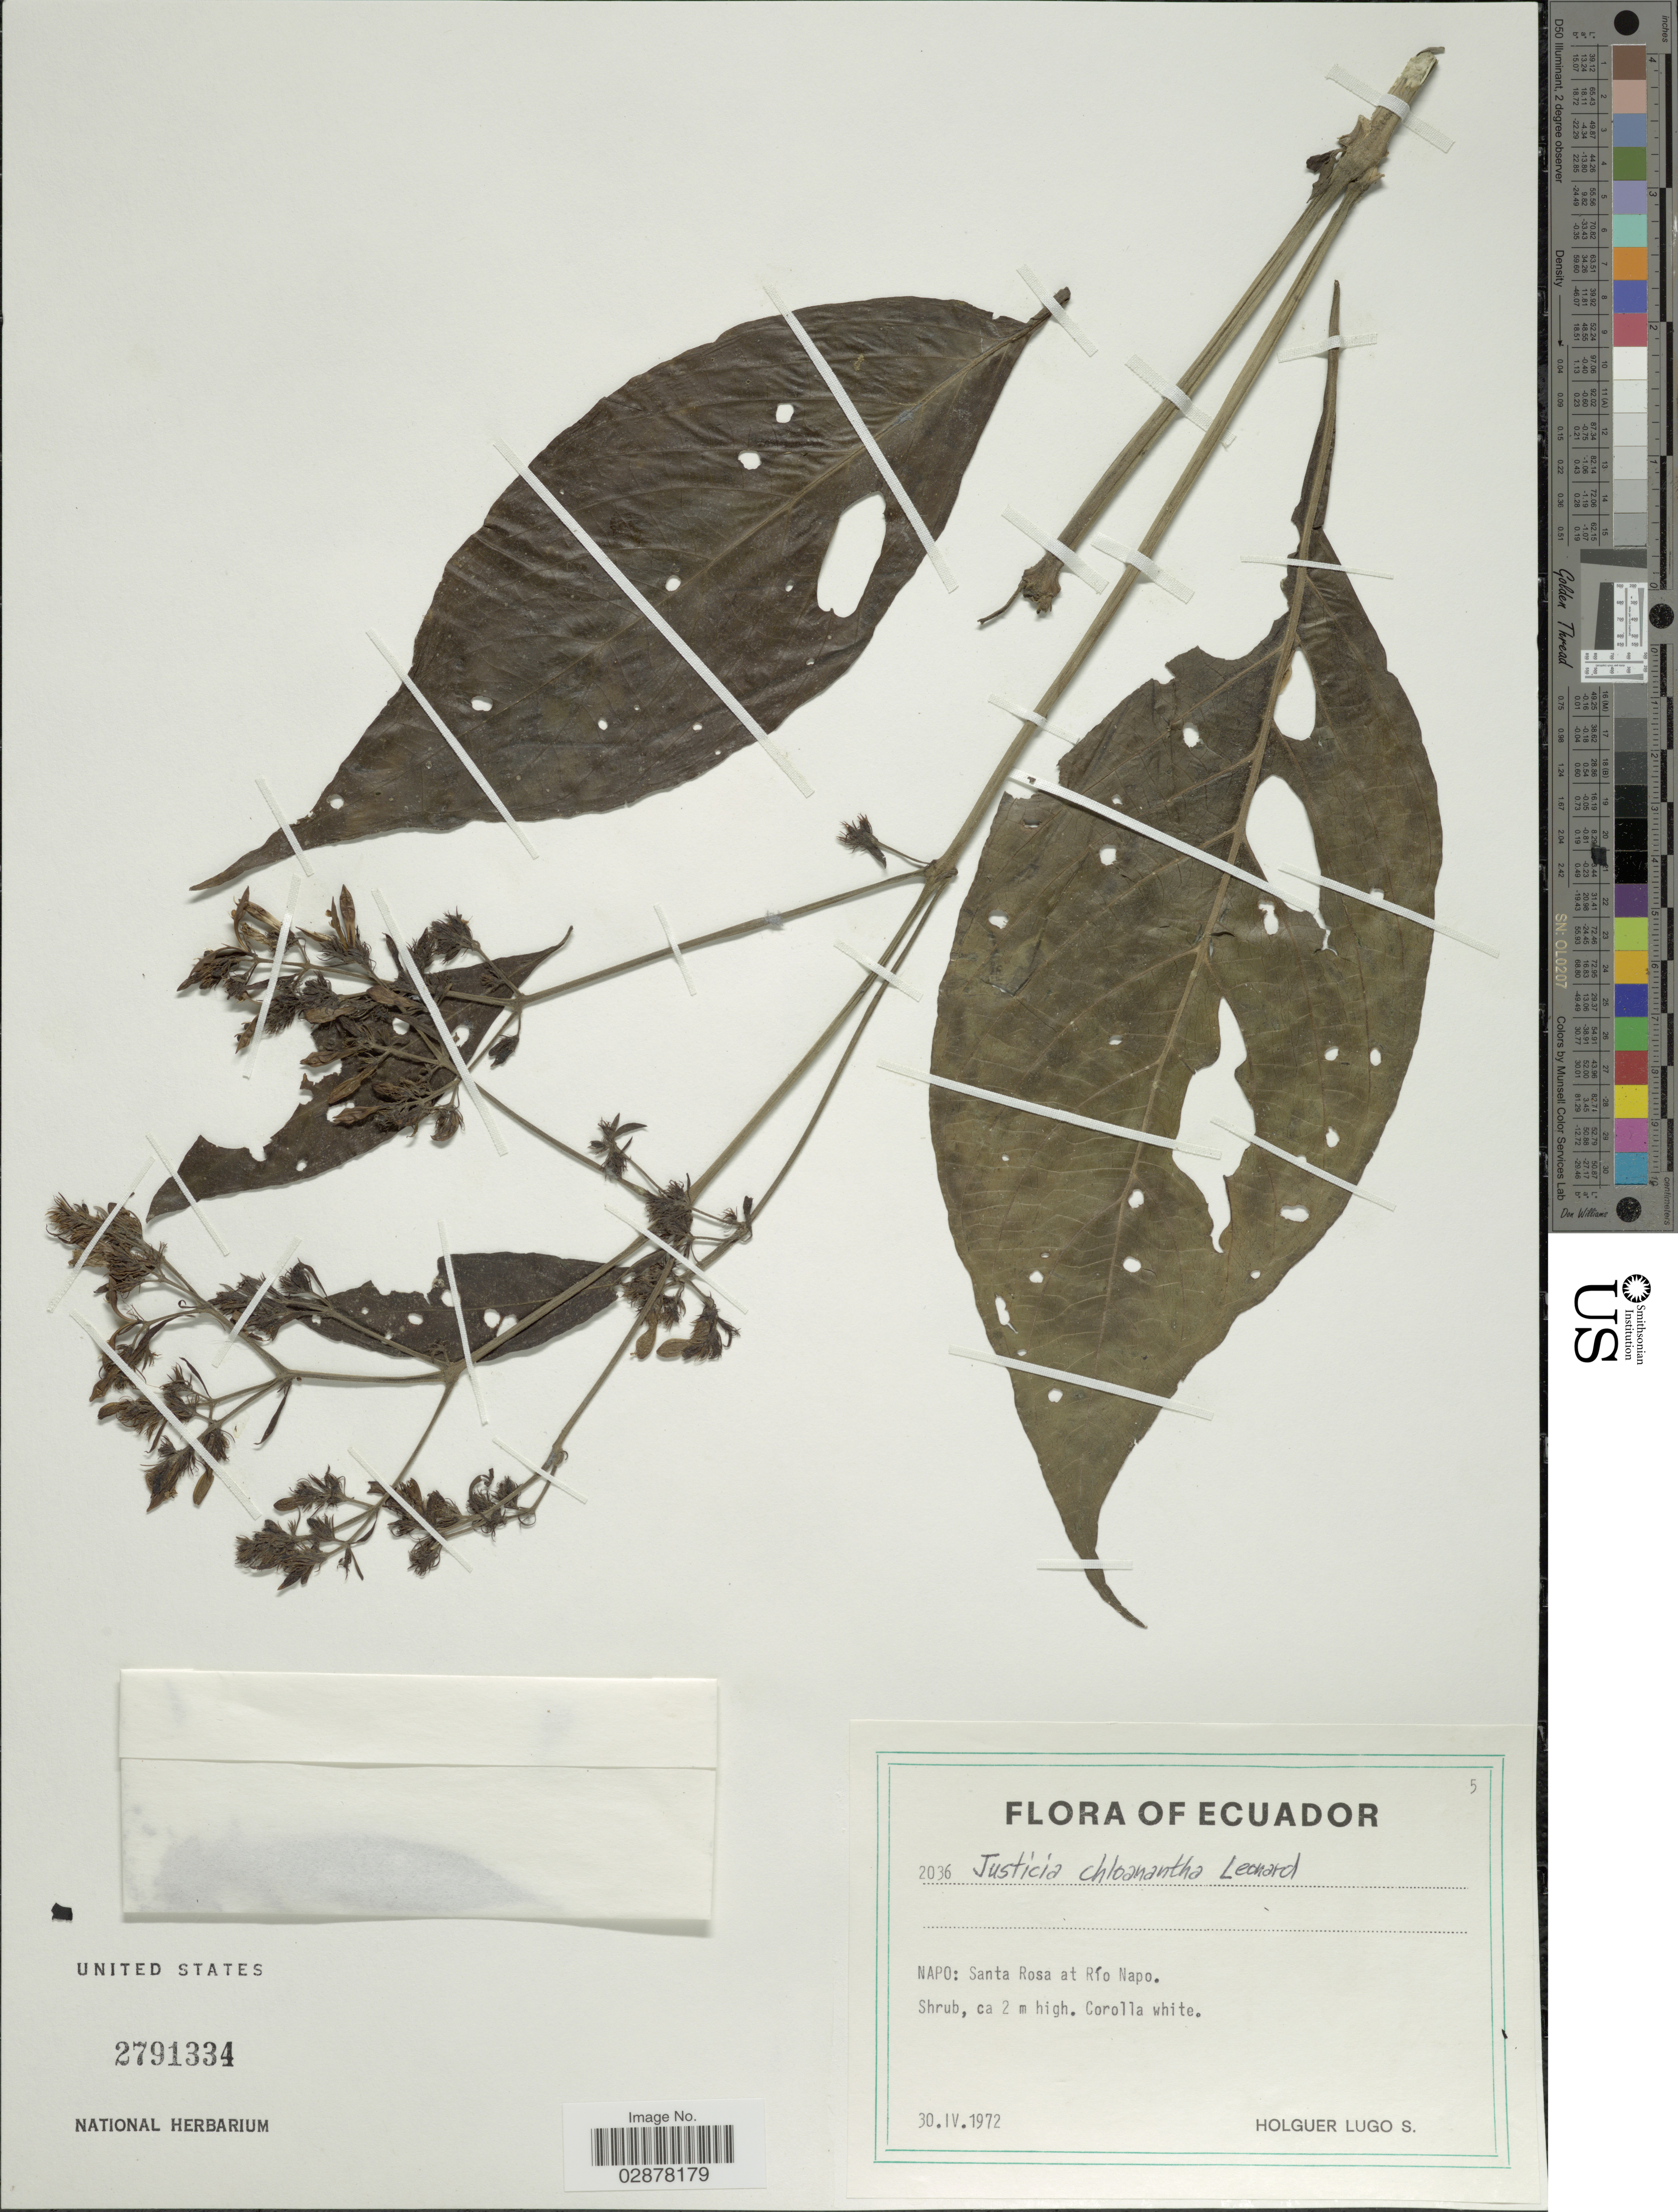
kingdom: Plantae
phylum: Tracheophyta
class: Magnoliopsida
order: Lamiales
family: Acanthaceae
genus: Justicia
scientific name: Justicia chloanantha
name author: Leonard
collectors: H. Lugo S.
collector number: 2036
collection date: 1972-04-30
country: Ecuador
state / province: Napo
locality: Santa Rosa at Río Napo.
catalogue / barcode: US 2791334